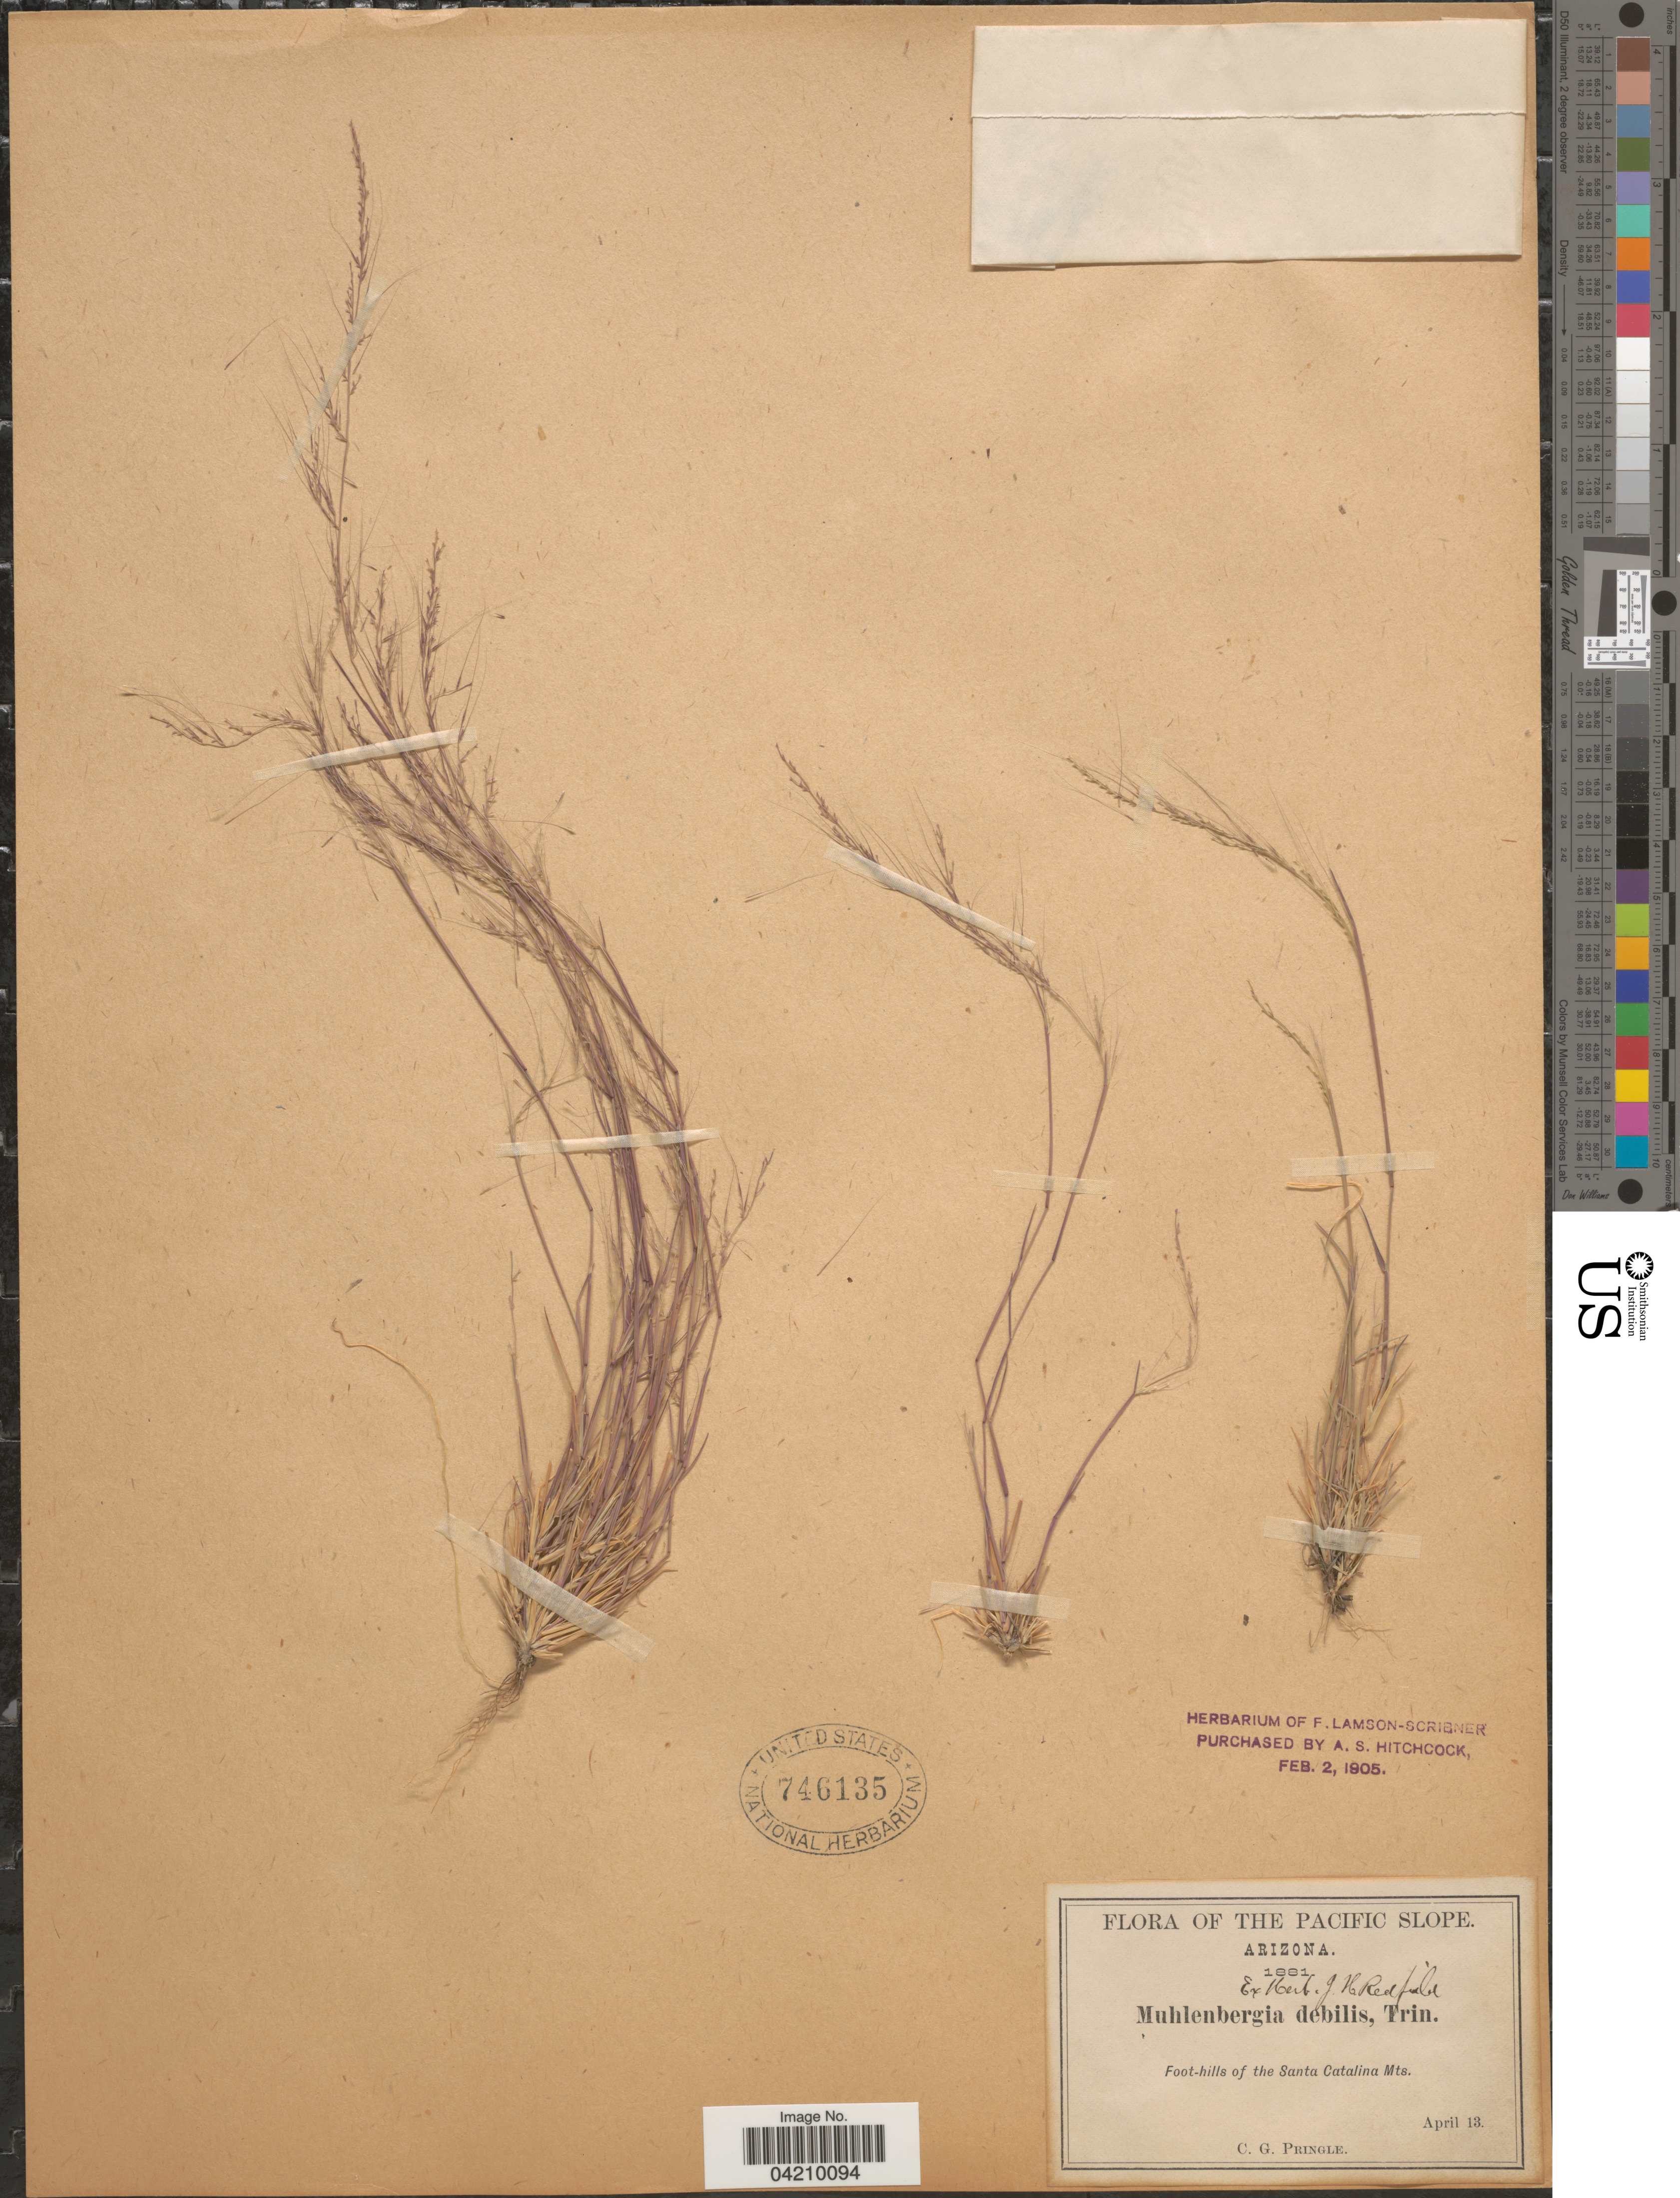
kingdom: Plantae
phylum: Tracheophyta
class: Liliopsida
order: Poales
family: Poaceae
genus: Muhlenbergia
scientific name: Muhlenbergia microsperma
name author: (DC.) Kunth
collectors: C. G. Pringle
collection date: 1881-04-13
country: United States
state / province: Arizona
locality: Pacific Slope. Foot-hills of the Santa Catalina Mts.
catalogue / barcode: US 746135